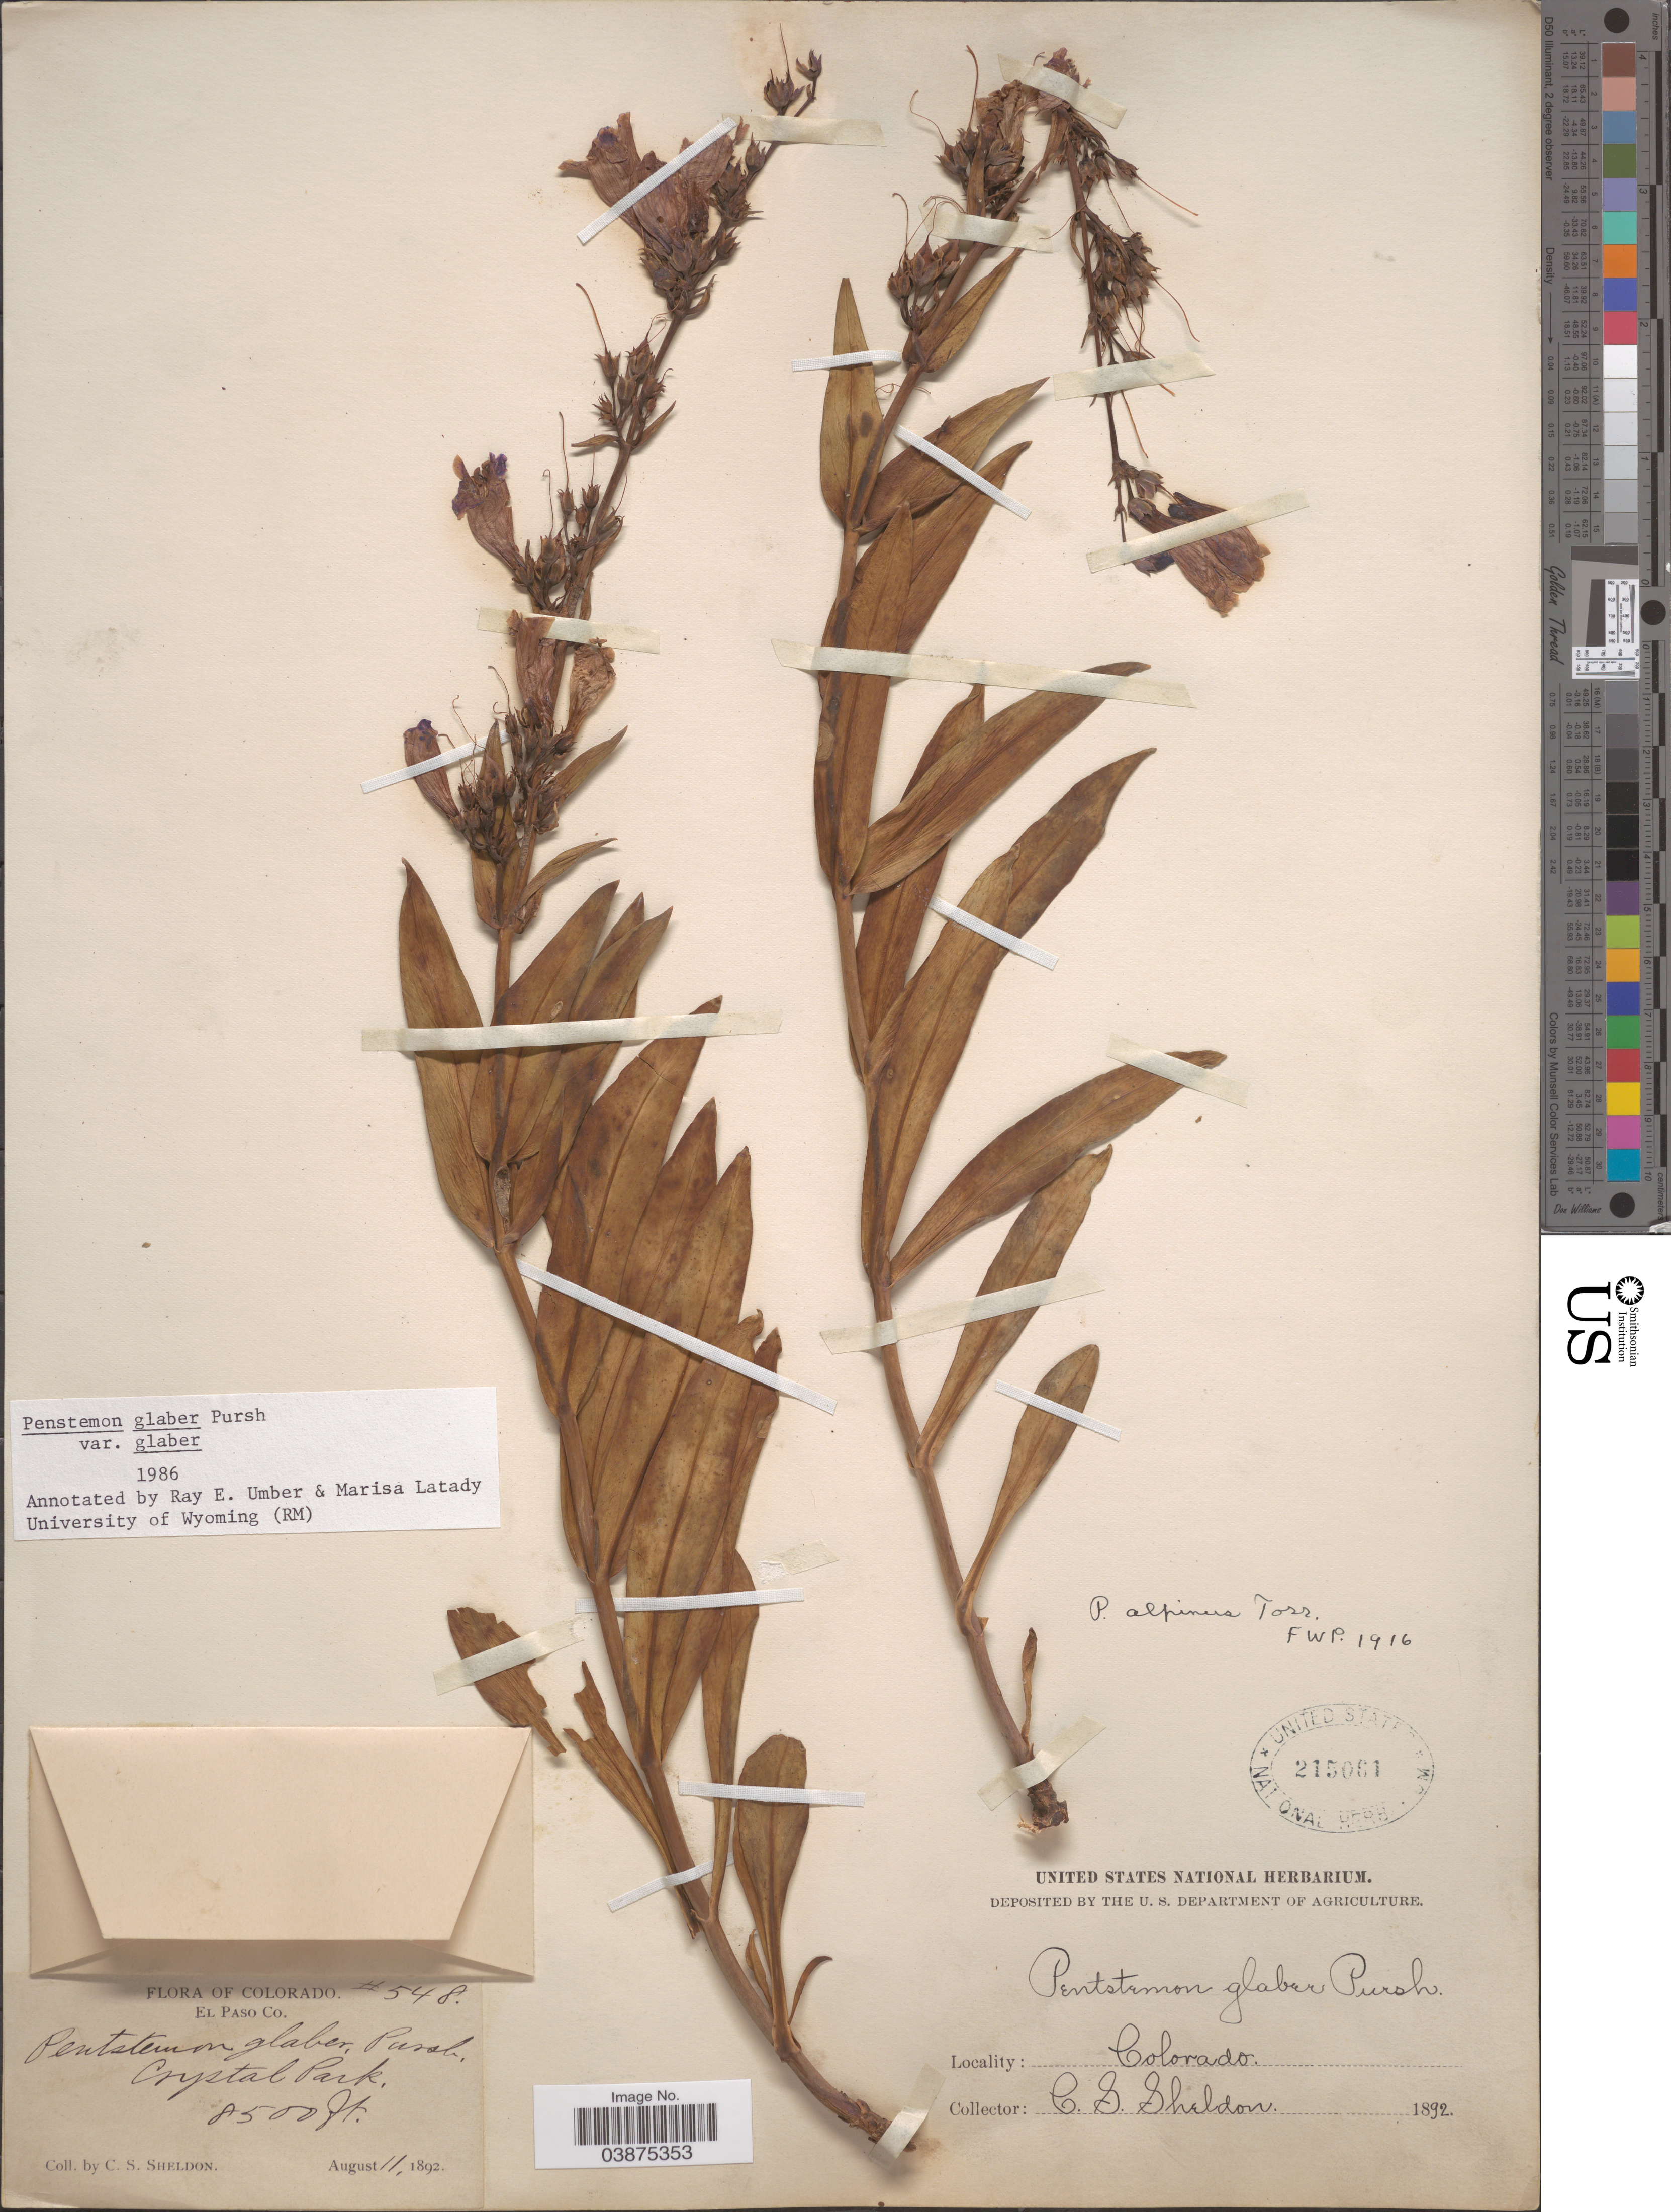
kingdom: Plantae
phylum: Tracheophyta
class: Magnoliopsida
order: Lamiales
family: Plantaginaceae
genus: Penstemon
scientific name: Penstemon glaber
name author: Pursh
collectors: C. S. Sheldon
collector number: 548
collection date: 1892-08-11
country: United States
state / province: Colorado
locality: El Paso Co. Crystal Park.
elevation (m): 2591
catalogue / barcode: US 215061